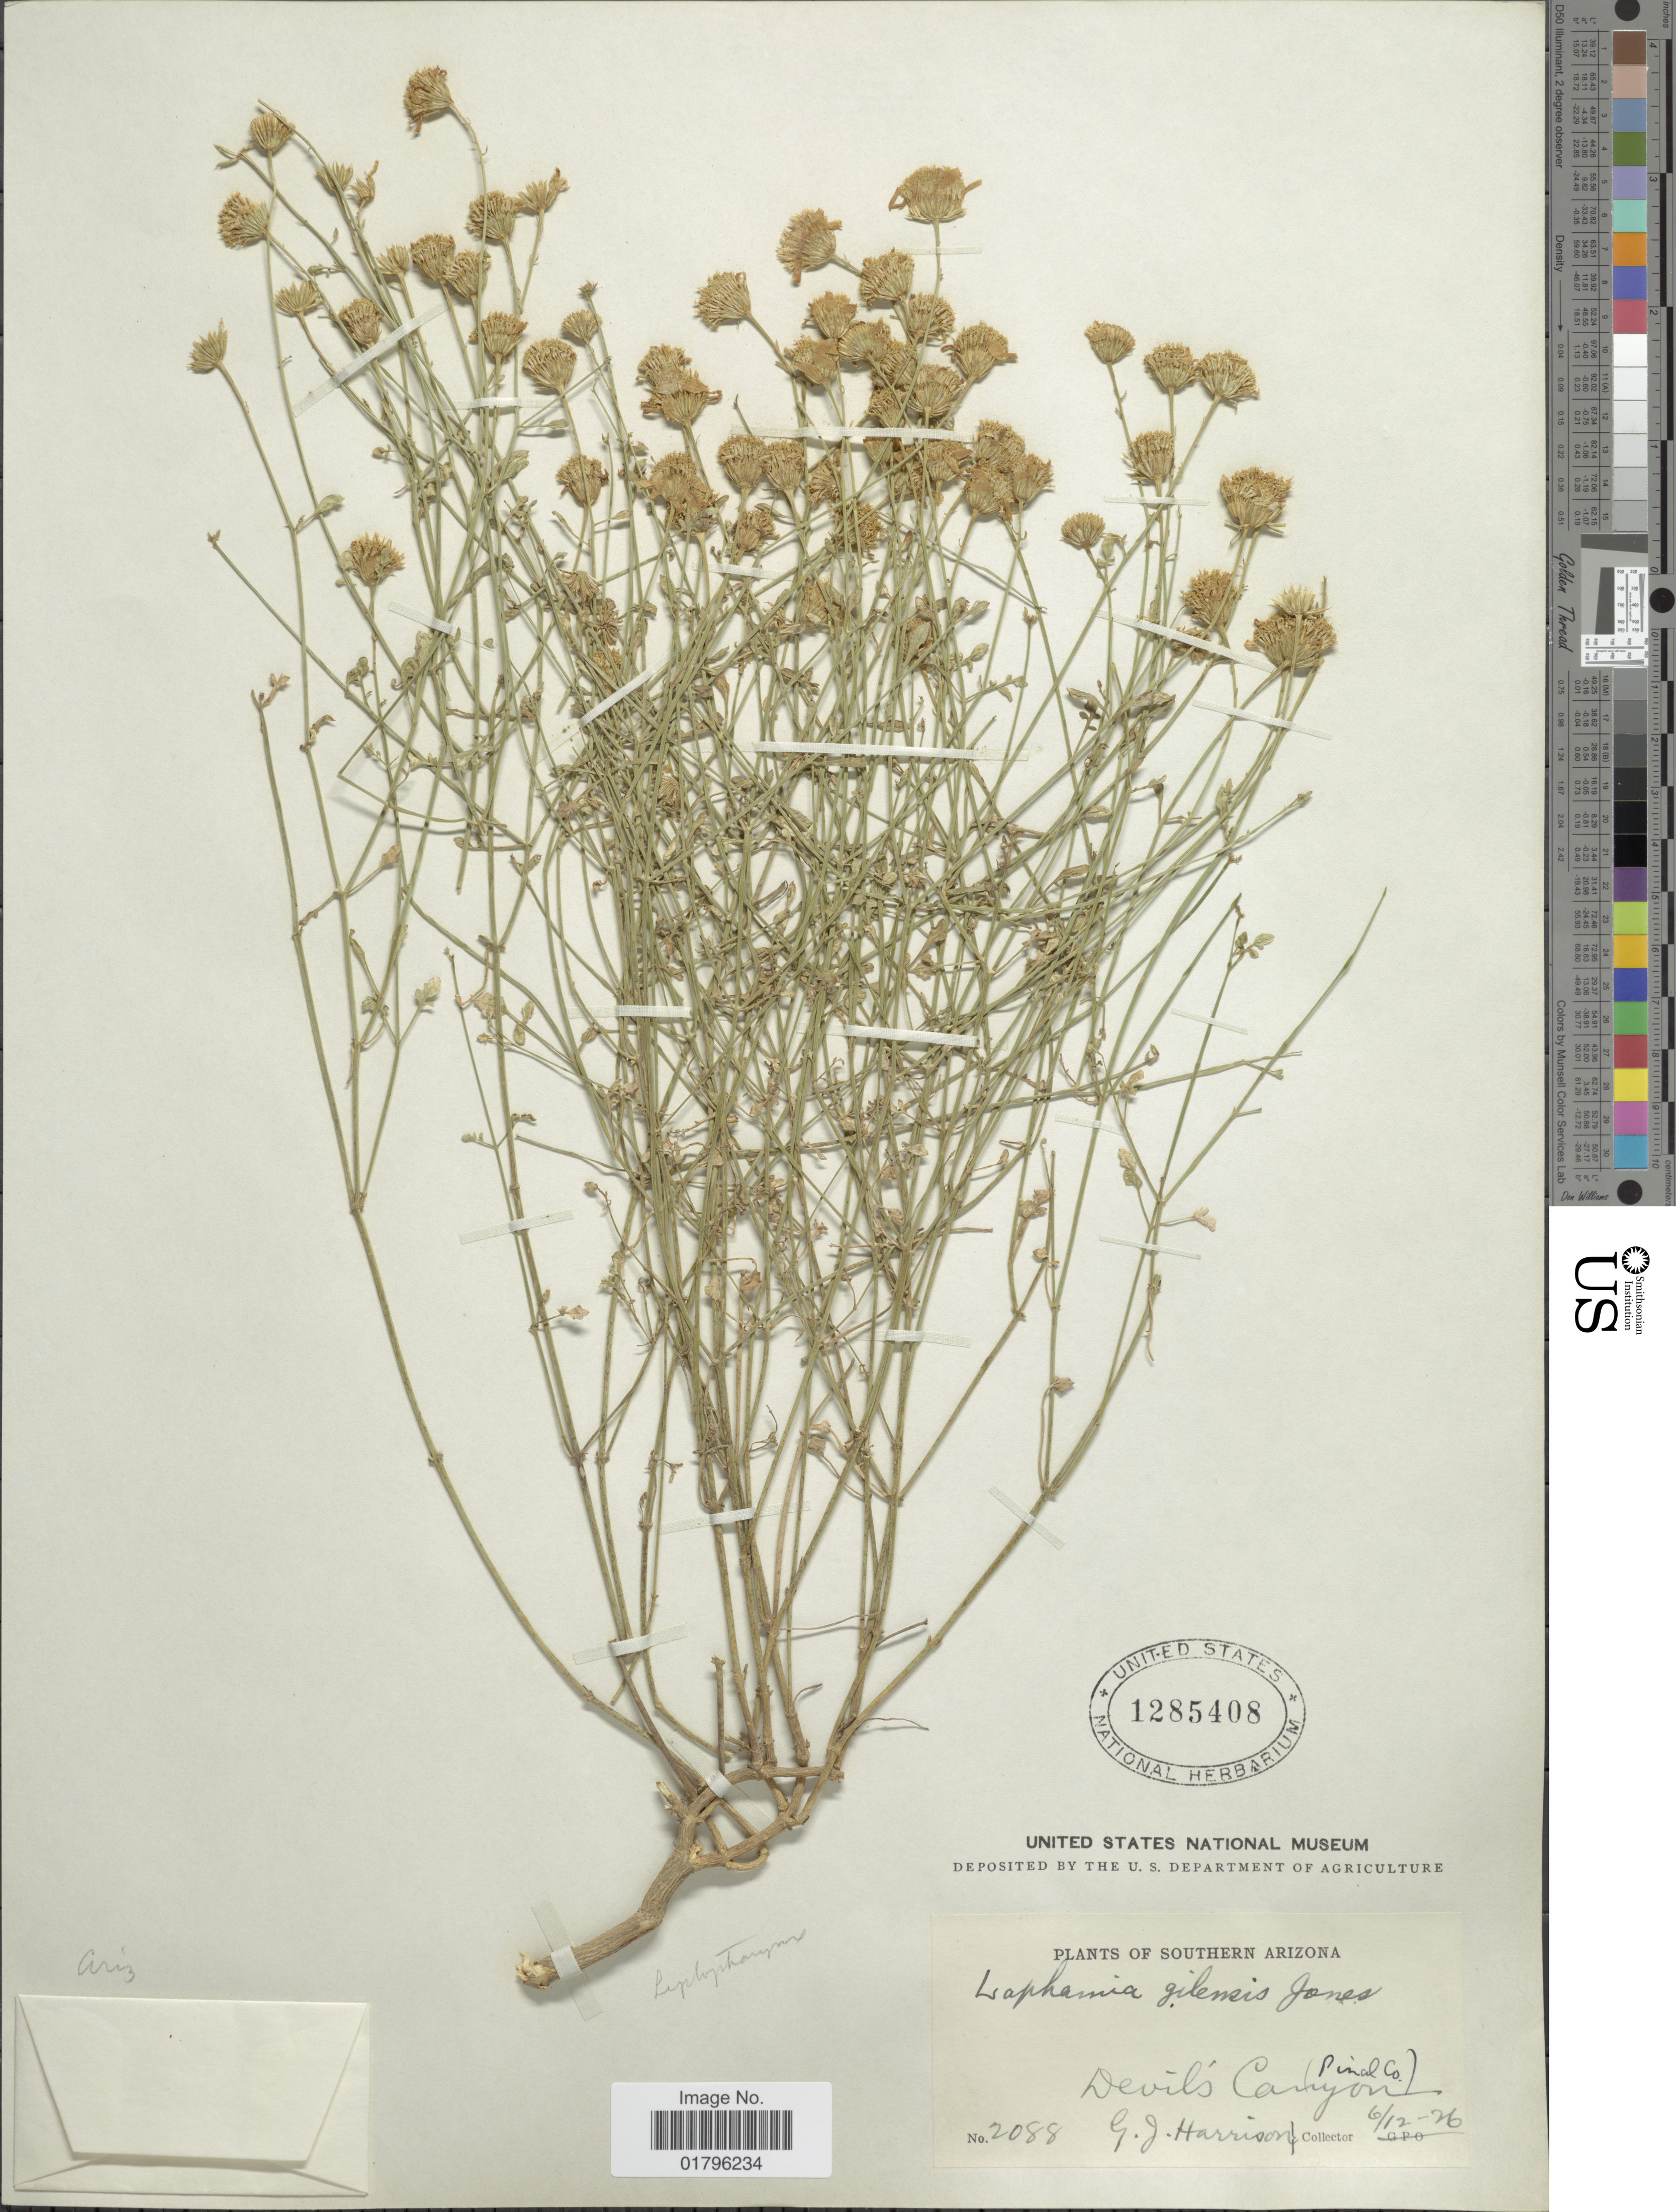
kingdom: Plantae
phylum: Tracheophyta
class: Magnoliopsida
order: Asterales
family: Asteraceae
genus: Perityle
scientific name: Perityle gilensis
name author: (M.E. Jones) J.F. Macbr.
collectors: G. J. Harrison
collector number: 2088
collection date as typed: Transcribed d/m/y: 12/6/26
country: United States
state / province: Arizona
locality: Southern Arizona. Devil's Canyon (Pinal Co.)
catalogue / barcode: US 1285408